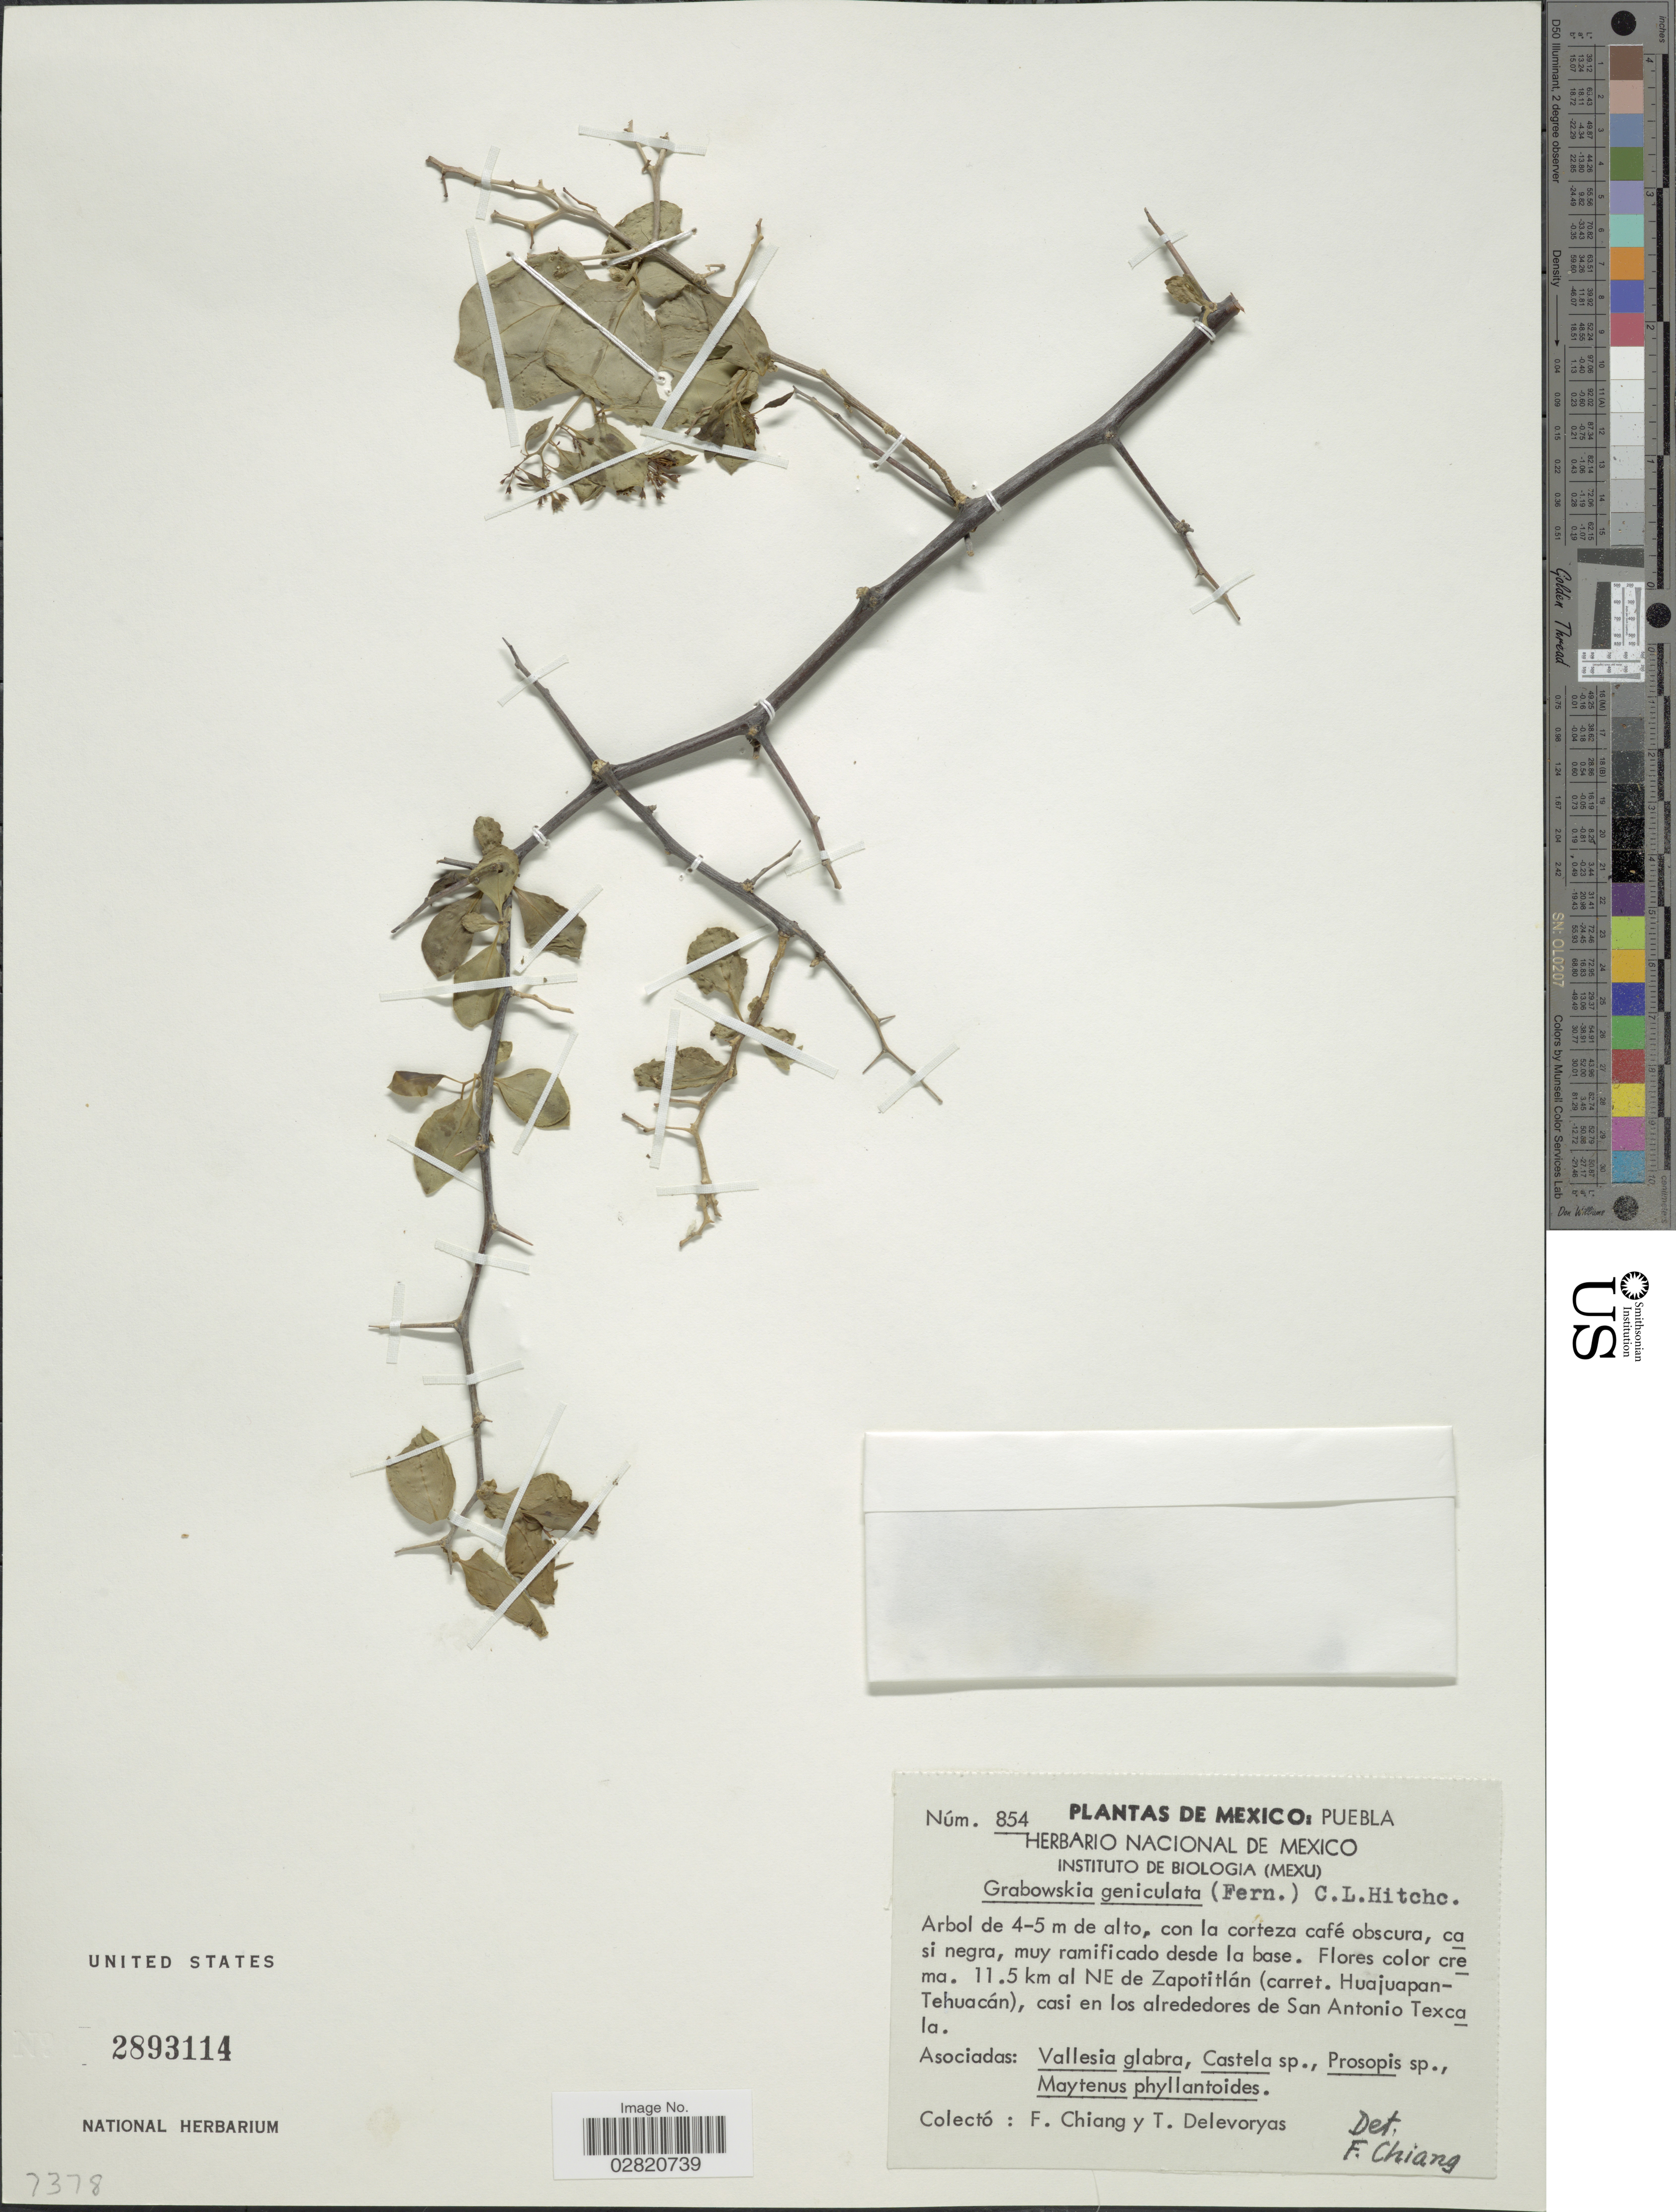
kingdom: Plantae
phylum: Tracheophyta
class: Magnoliopsida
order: Solanales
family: Solanaceae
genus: Grabowskia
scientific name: Grabowskia geniculata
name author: C.L. Hitchc.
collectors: F. Chiang & T. Delevoryas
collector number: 854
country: Mexico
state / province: Puebla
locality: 11.5 km al NE de Zapotitlán (carret. Huajuapan-Tehuacán), casi en los alrededores de San Antonio Texcala.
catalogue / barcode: US 2893114